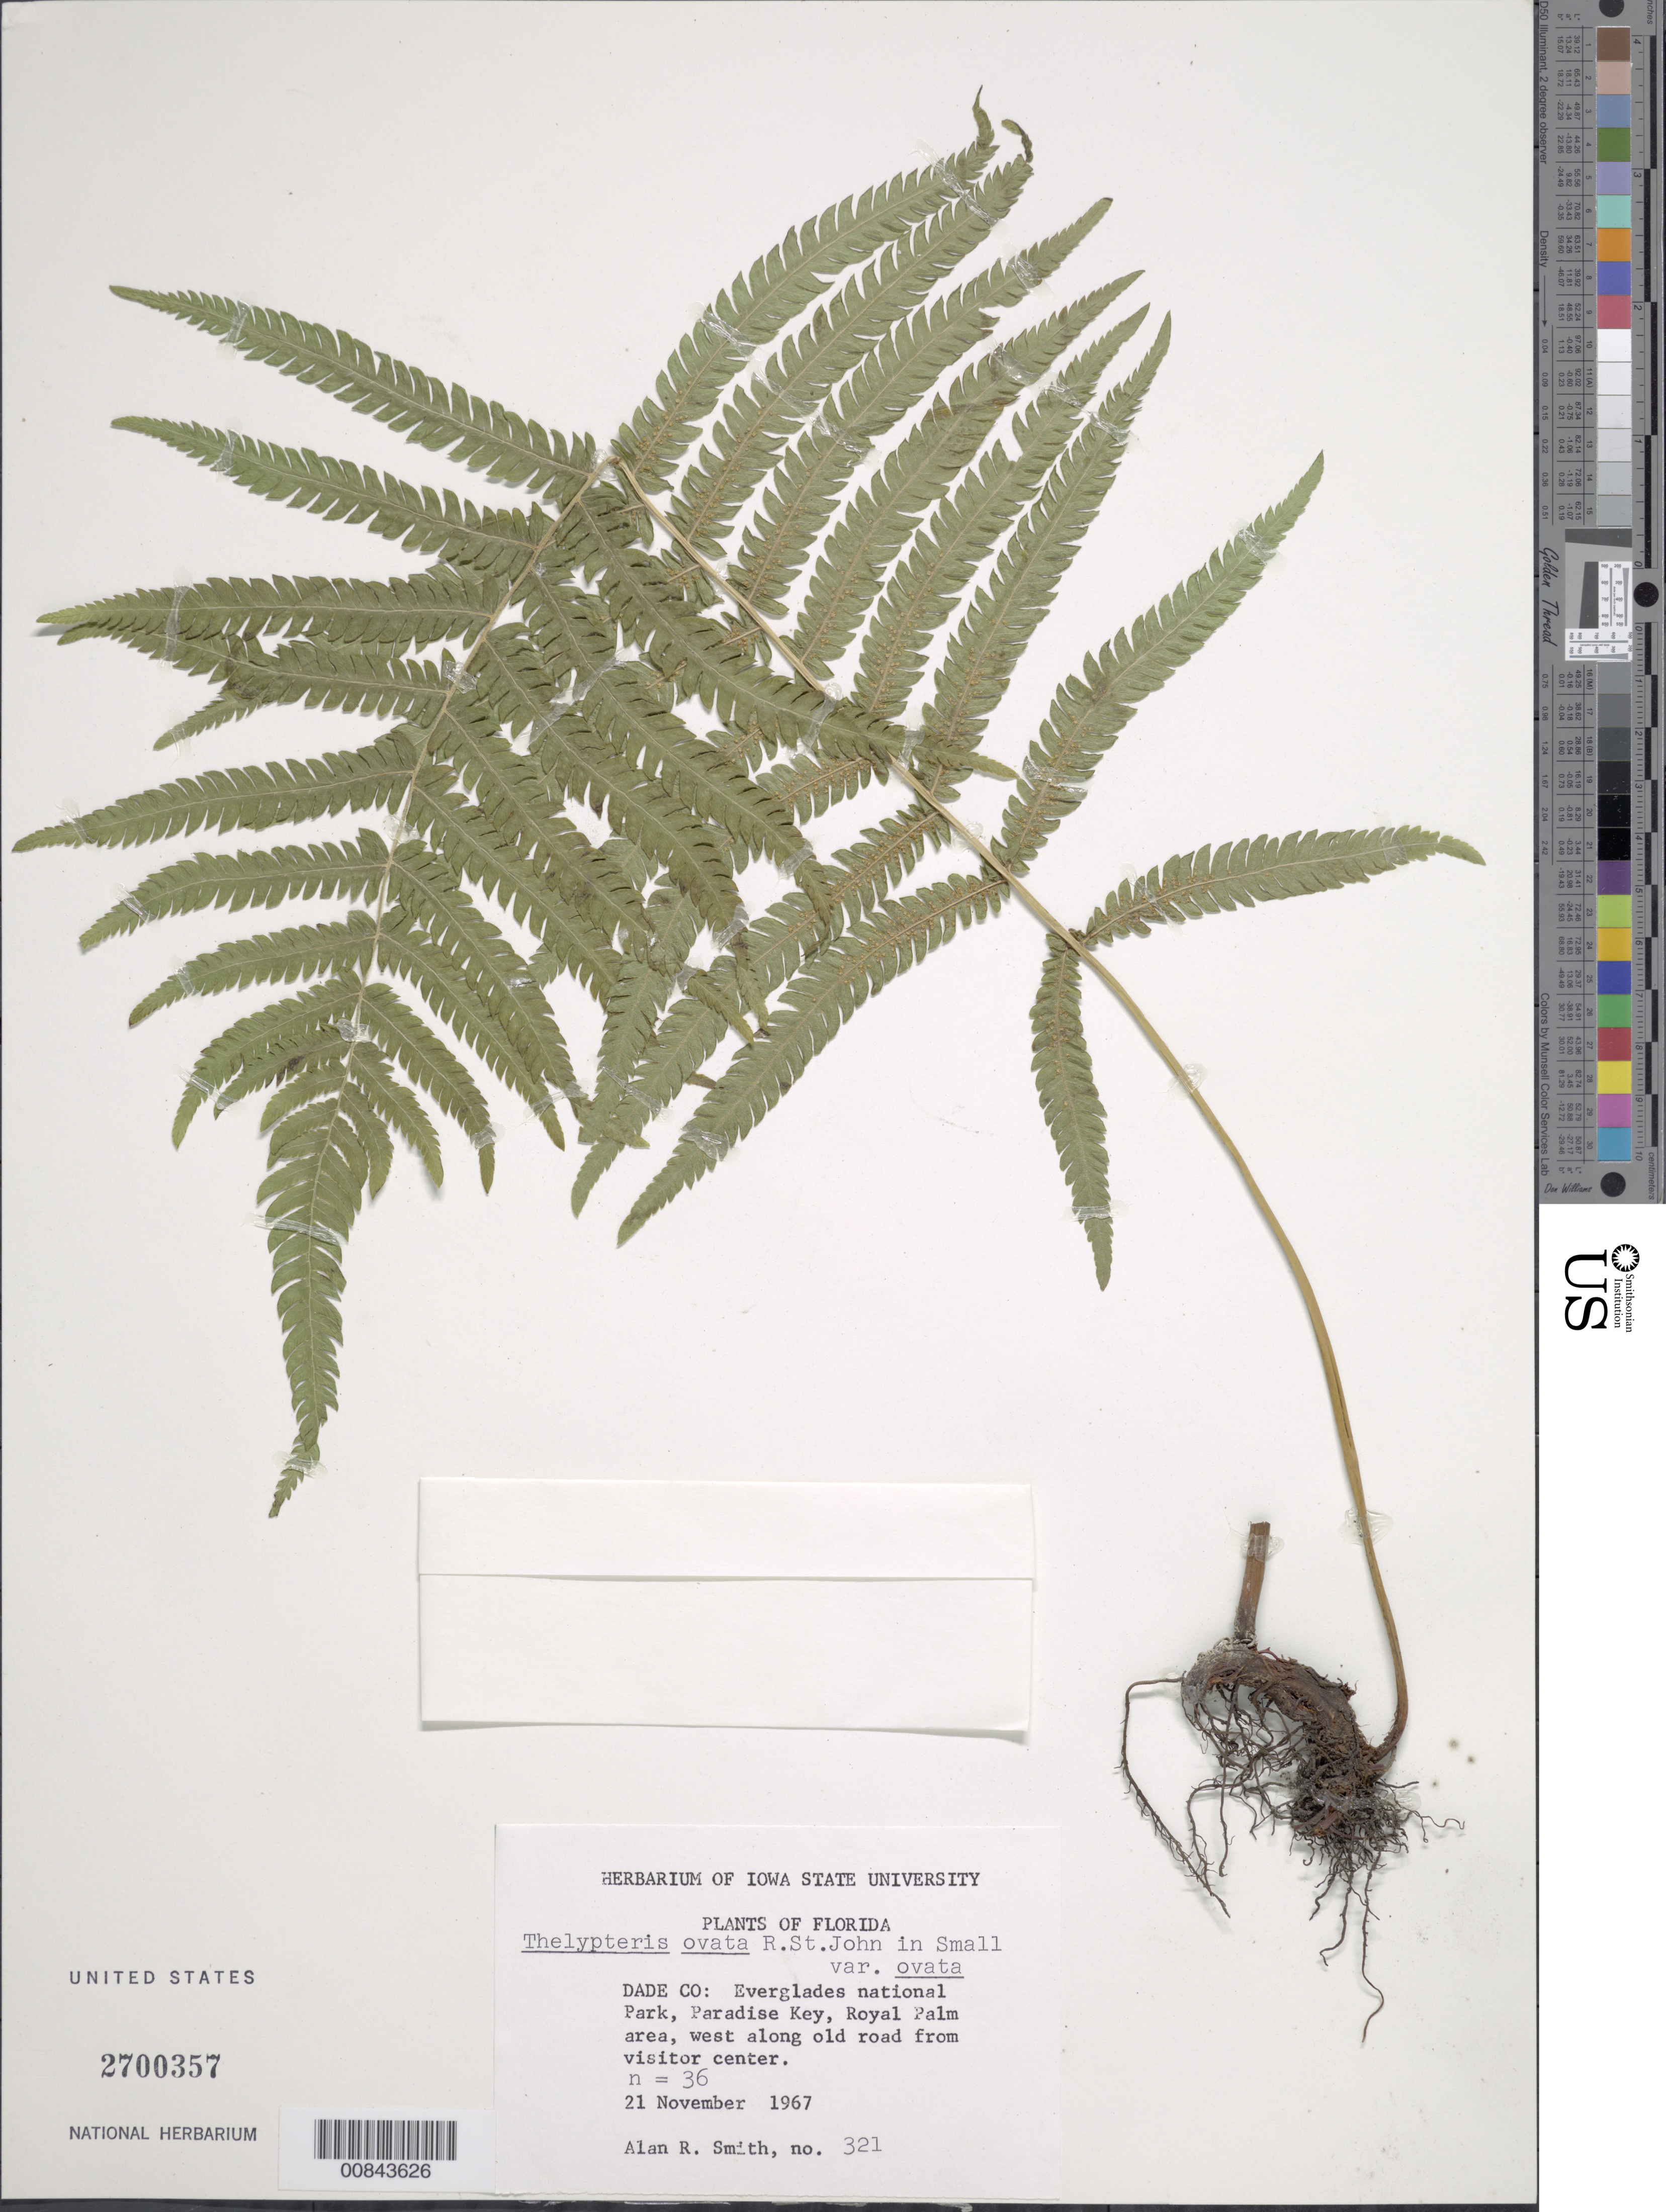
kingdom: Plantae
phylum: Tracheophyta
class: Polypodiopsida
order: Polypodiales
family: Thelypteridaceae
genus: Christella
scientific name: Christella ovata var. ovata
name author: (R.P. St. John) Á. Löve & D. Löve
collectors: A. R. Smith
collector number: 321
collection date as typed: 21 Nov 1967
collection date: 1967-11-21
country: United States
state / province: Florida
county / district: Dade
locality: Everglades National Park. Paradise Key. About .5 mi. W of Park headquarters.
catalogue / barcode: US 2700357